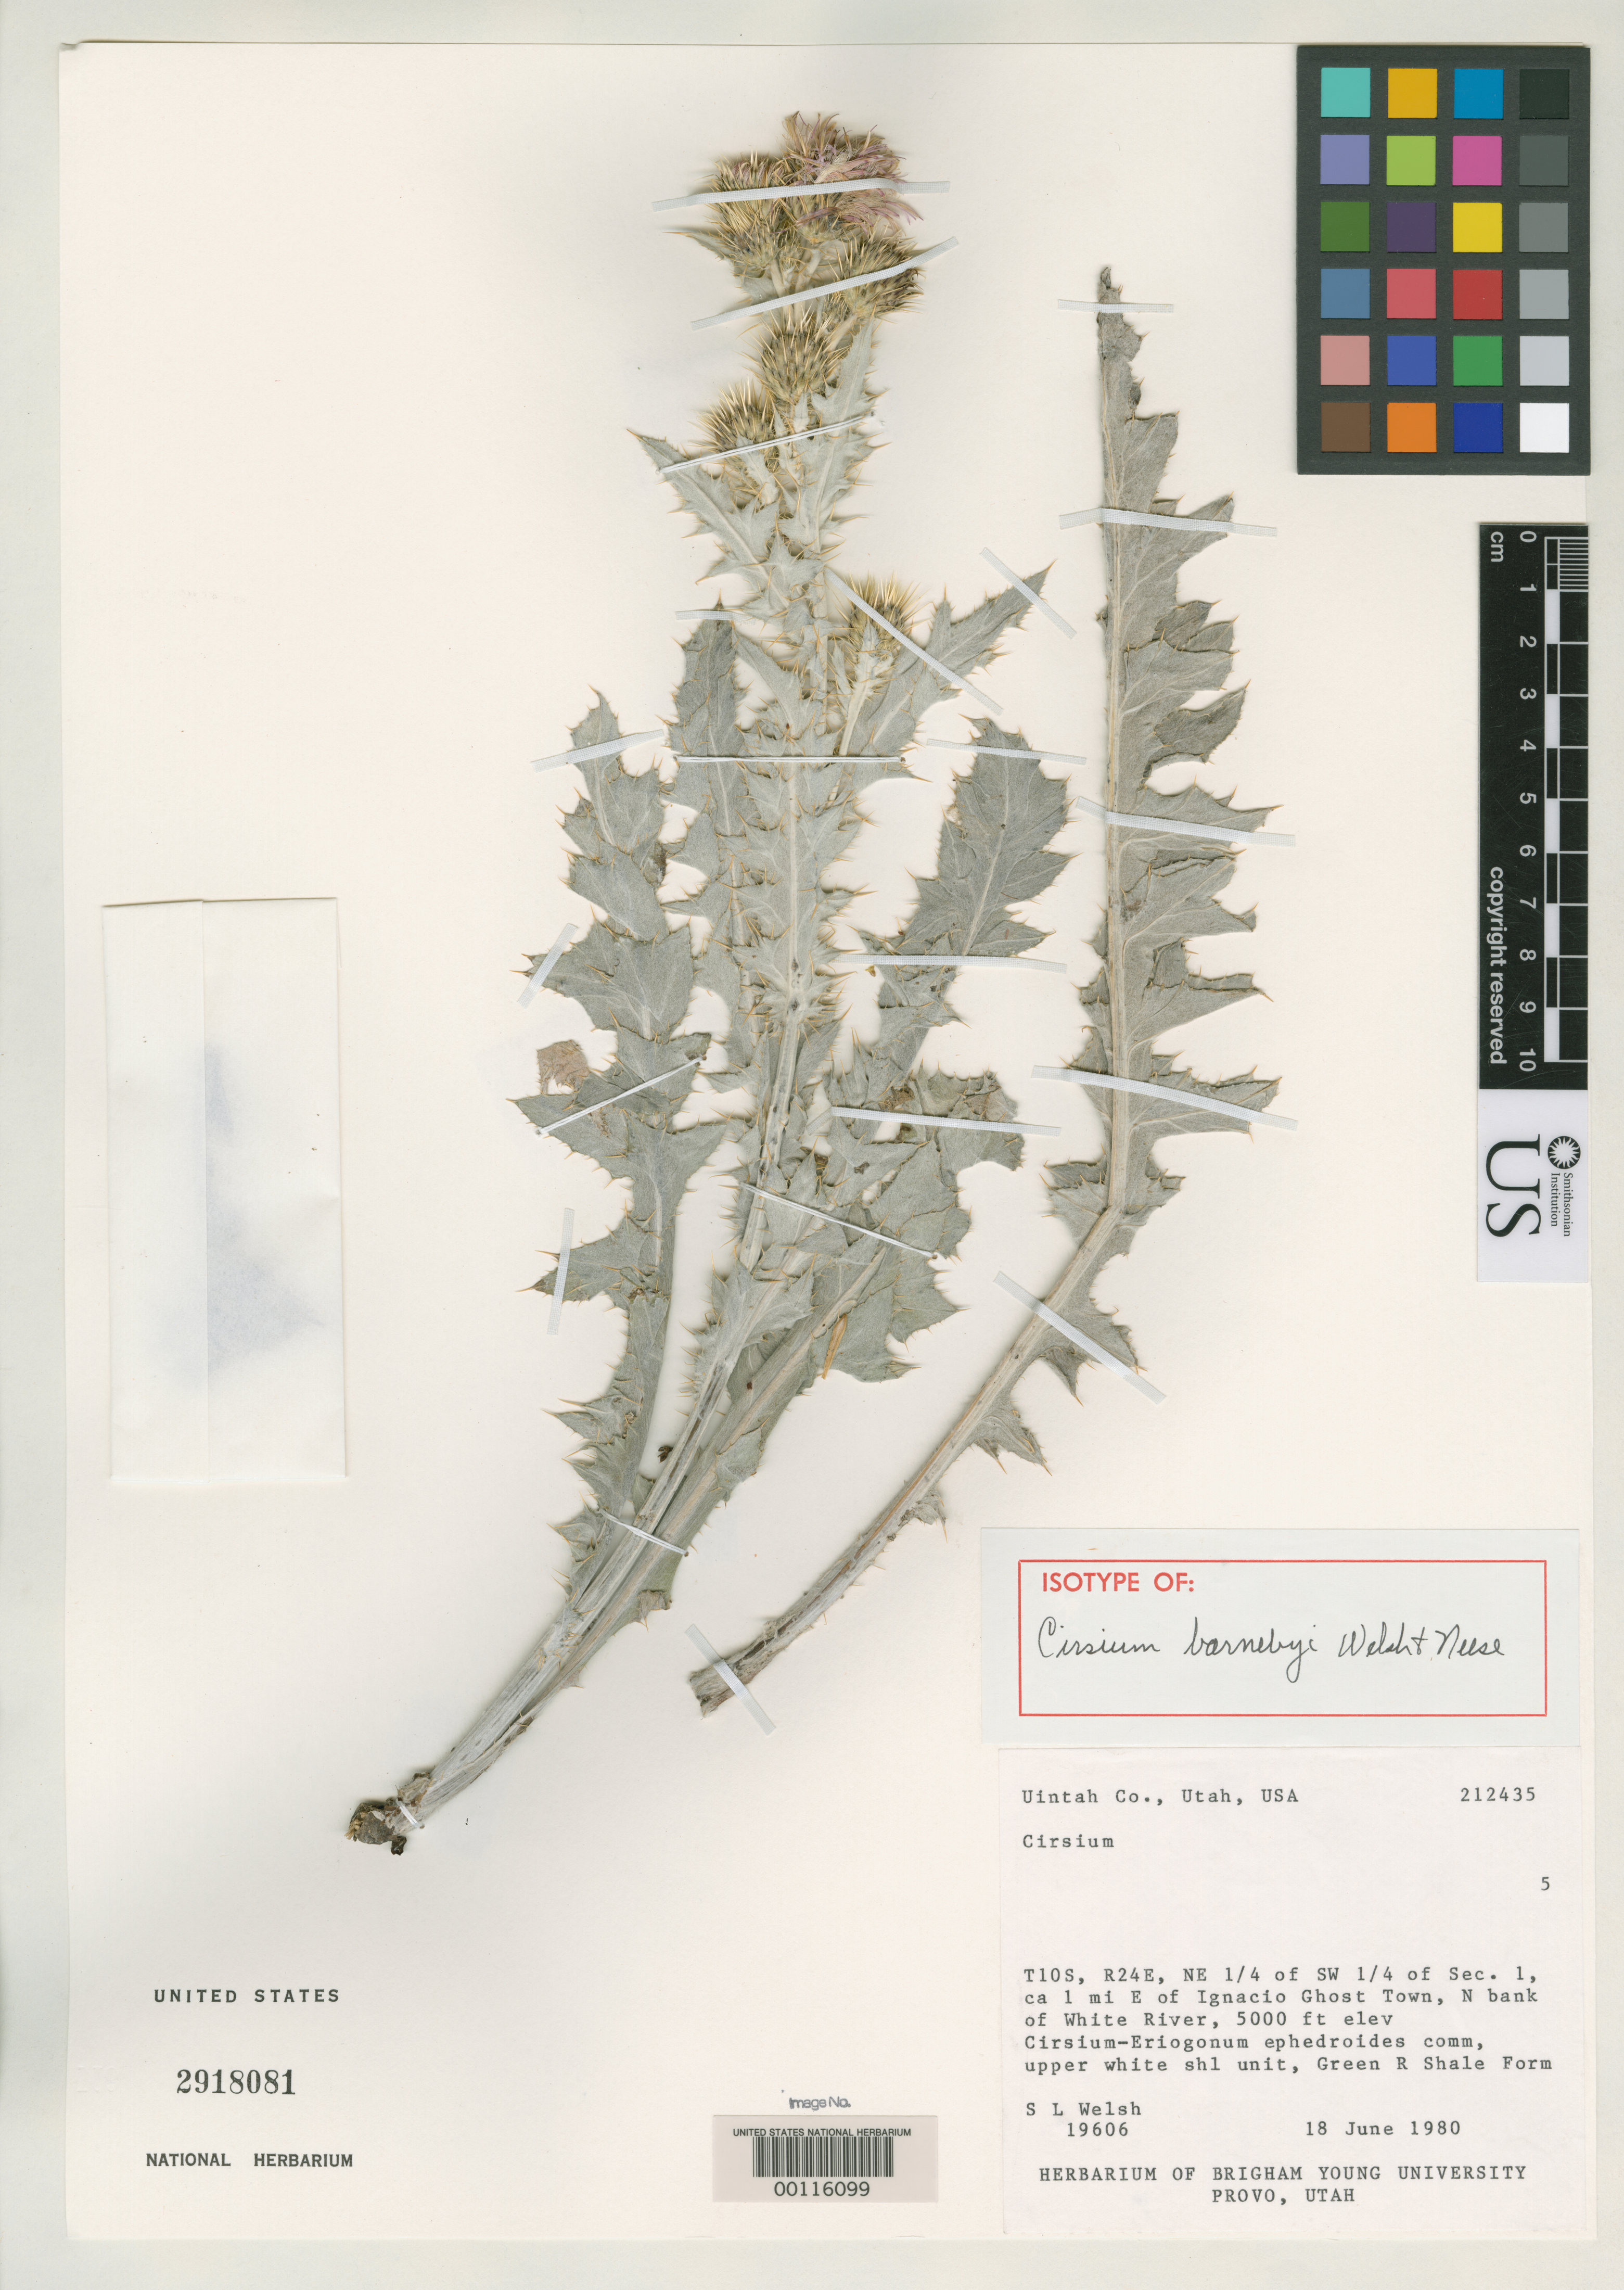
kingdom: Plantae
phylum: Tracheophyta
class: Magnoliopsida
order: Asterales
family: Asteraceae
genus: Cirsium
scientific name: Cirsium barnebyi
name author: S.L. Welsh & Neese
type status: Isotype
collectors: S. Welsh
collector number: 19606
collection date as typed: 18 Jun 1980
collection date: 1980-06-18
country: United States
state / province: Utah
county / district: Uintah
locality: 1 mi E of Ignacio ghost town, N bank of White River; alt. 5000 ft.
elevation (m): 1524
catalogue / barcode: US 2918081